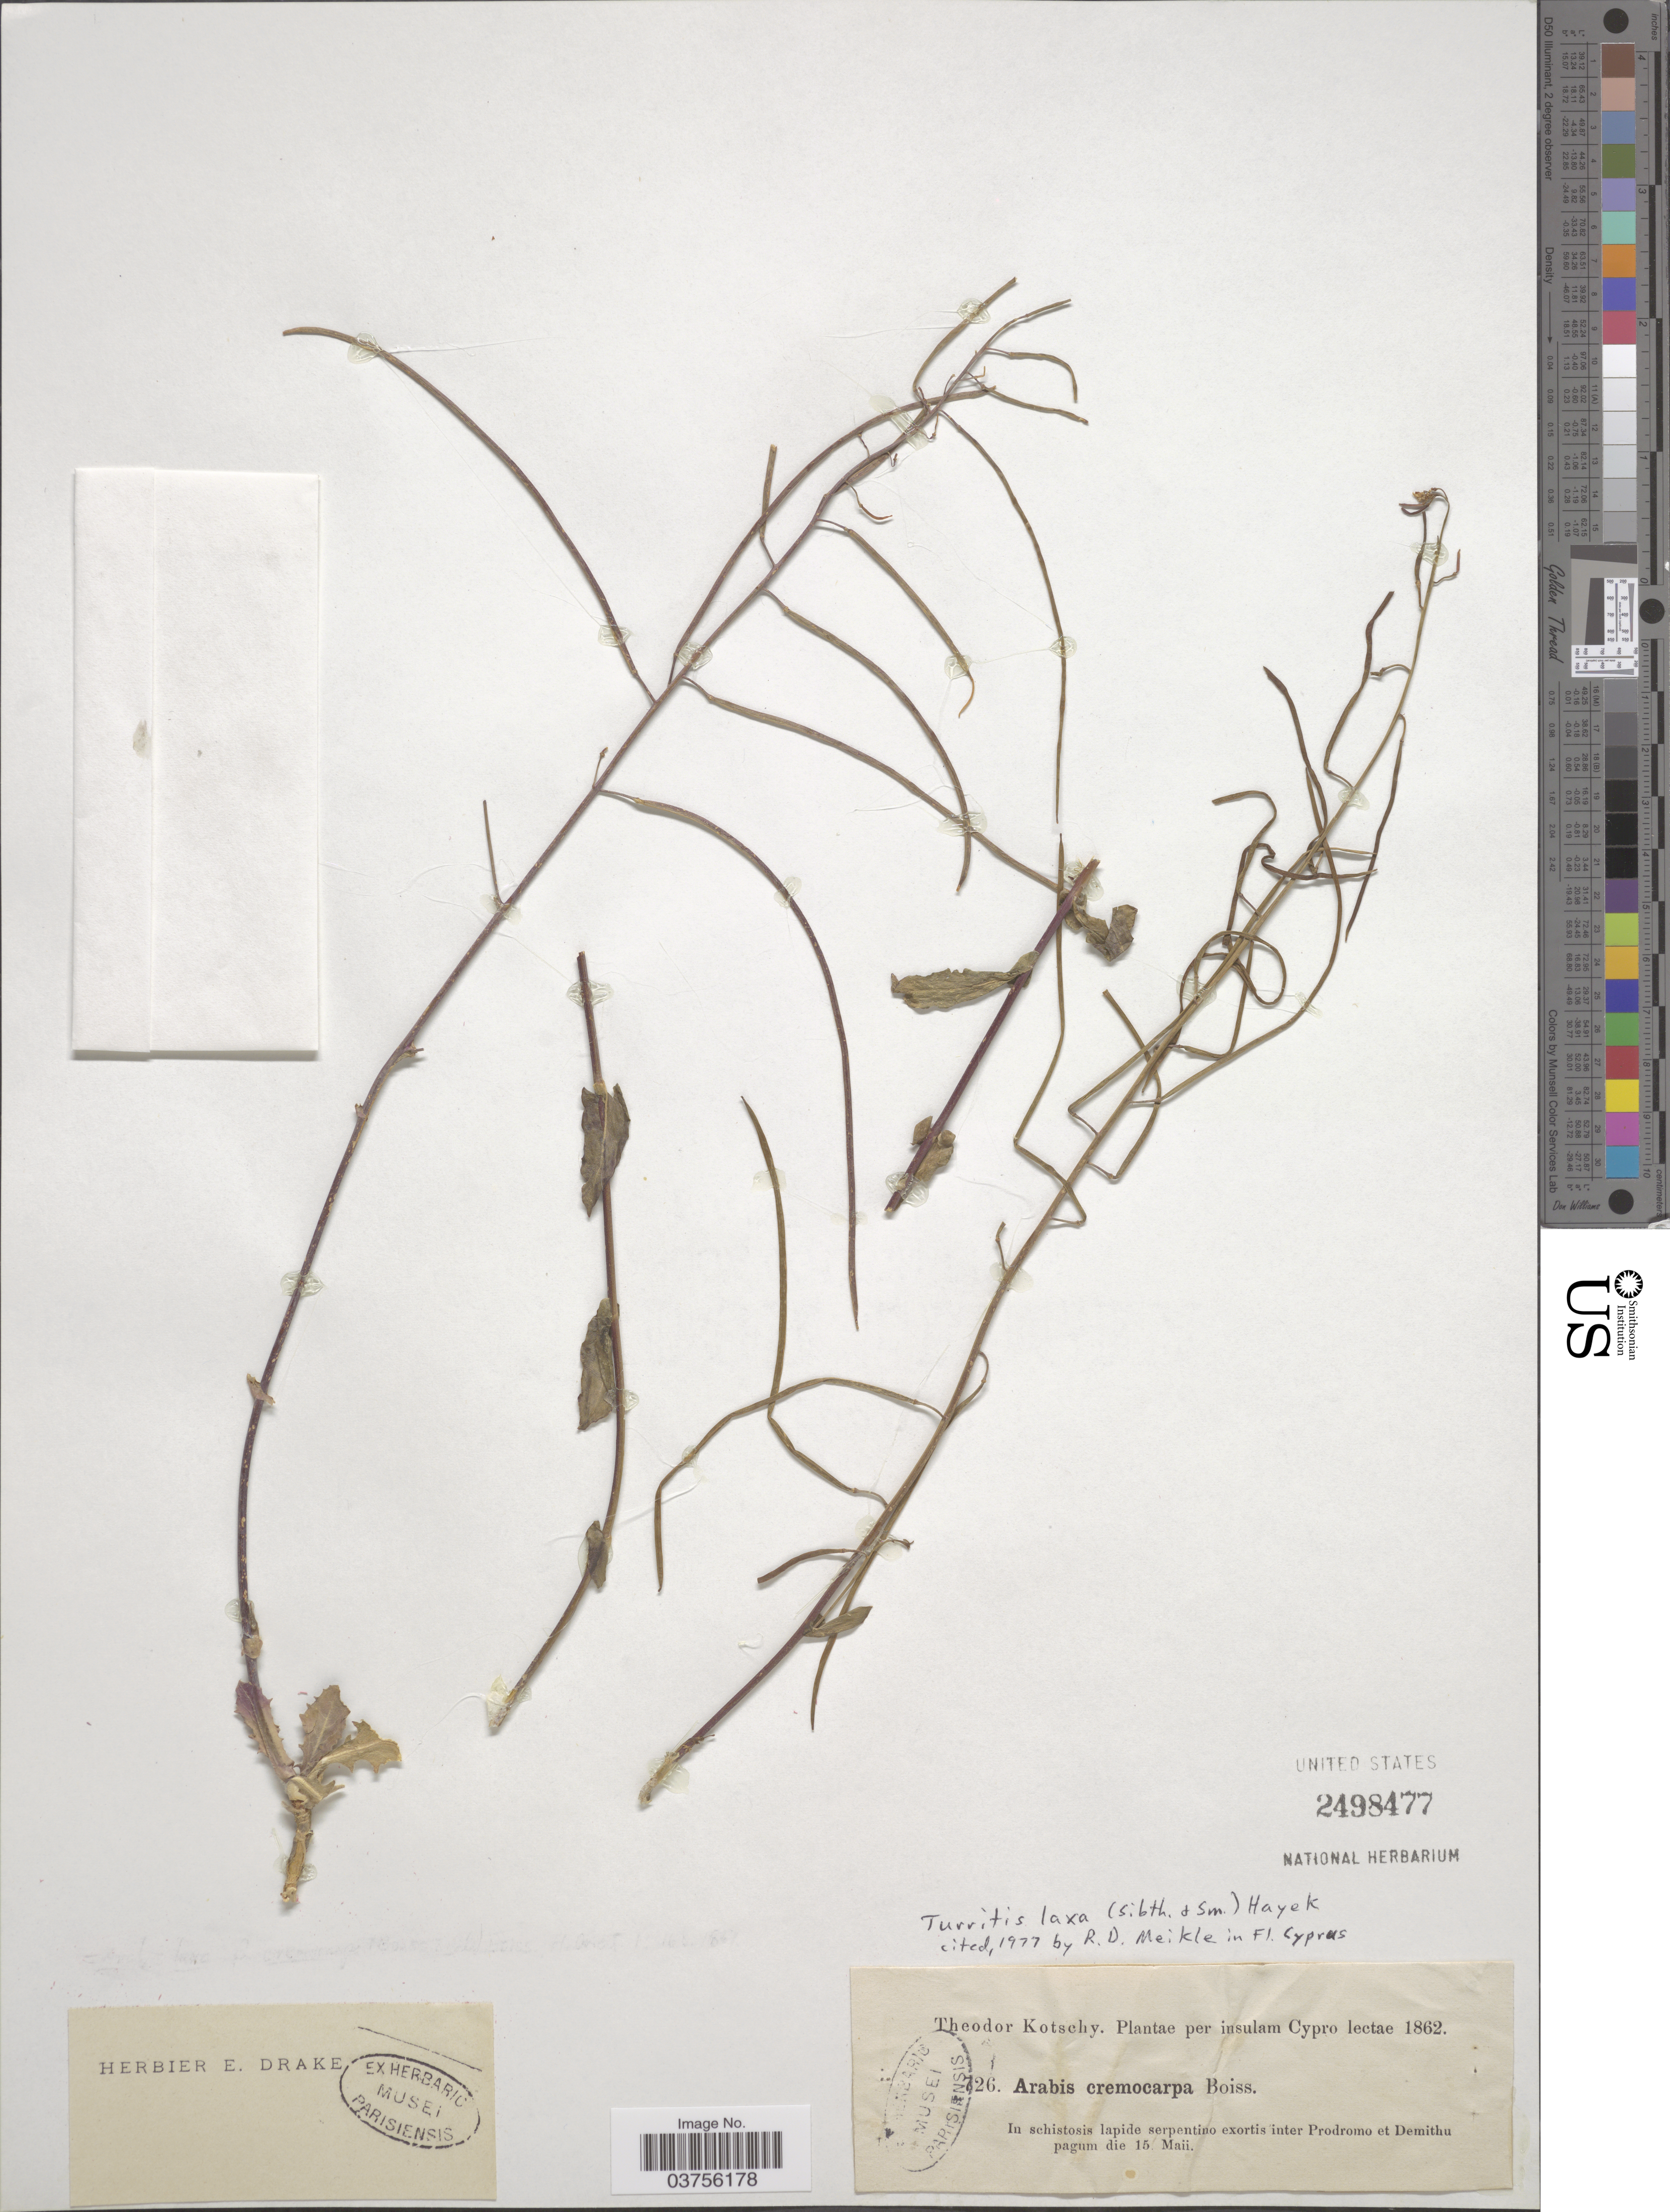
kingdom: Plantae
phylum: Tracheophyta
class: Magnoliopsida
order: Brassicales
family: Brassicaceae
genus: Turritis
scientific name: Turritis laxa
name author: Hayek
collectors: K. G. Kotschy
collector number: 726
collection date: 1862-05-15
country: Cyprus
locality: Insulam Cypro. Inter Prodromo et Demithu pagum.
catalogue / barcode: US 2498477